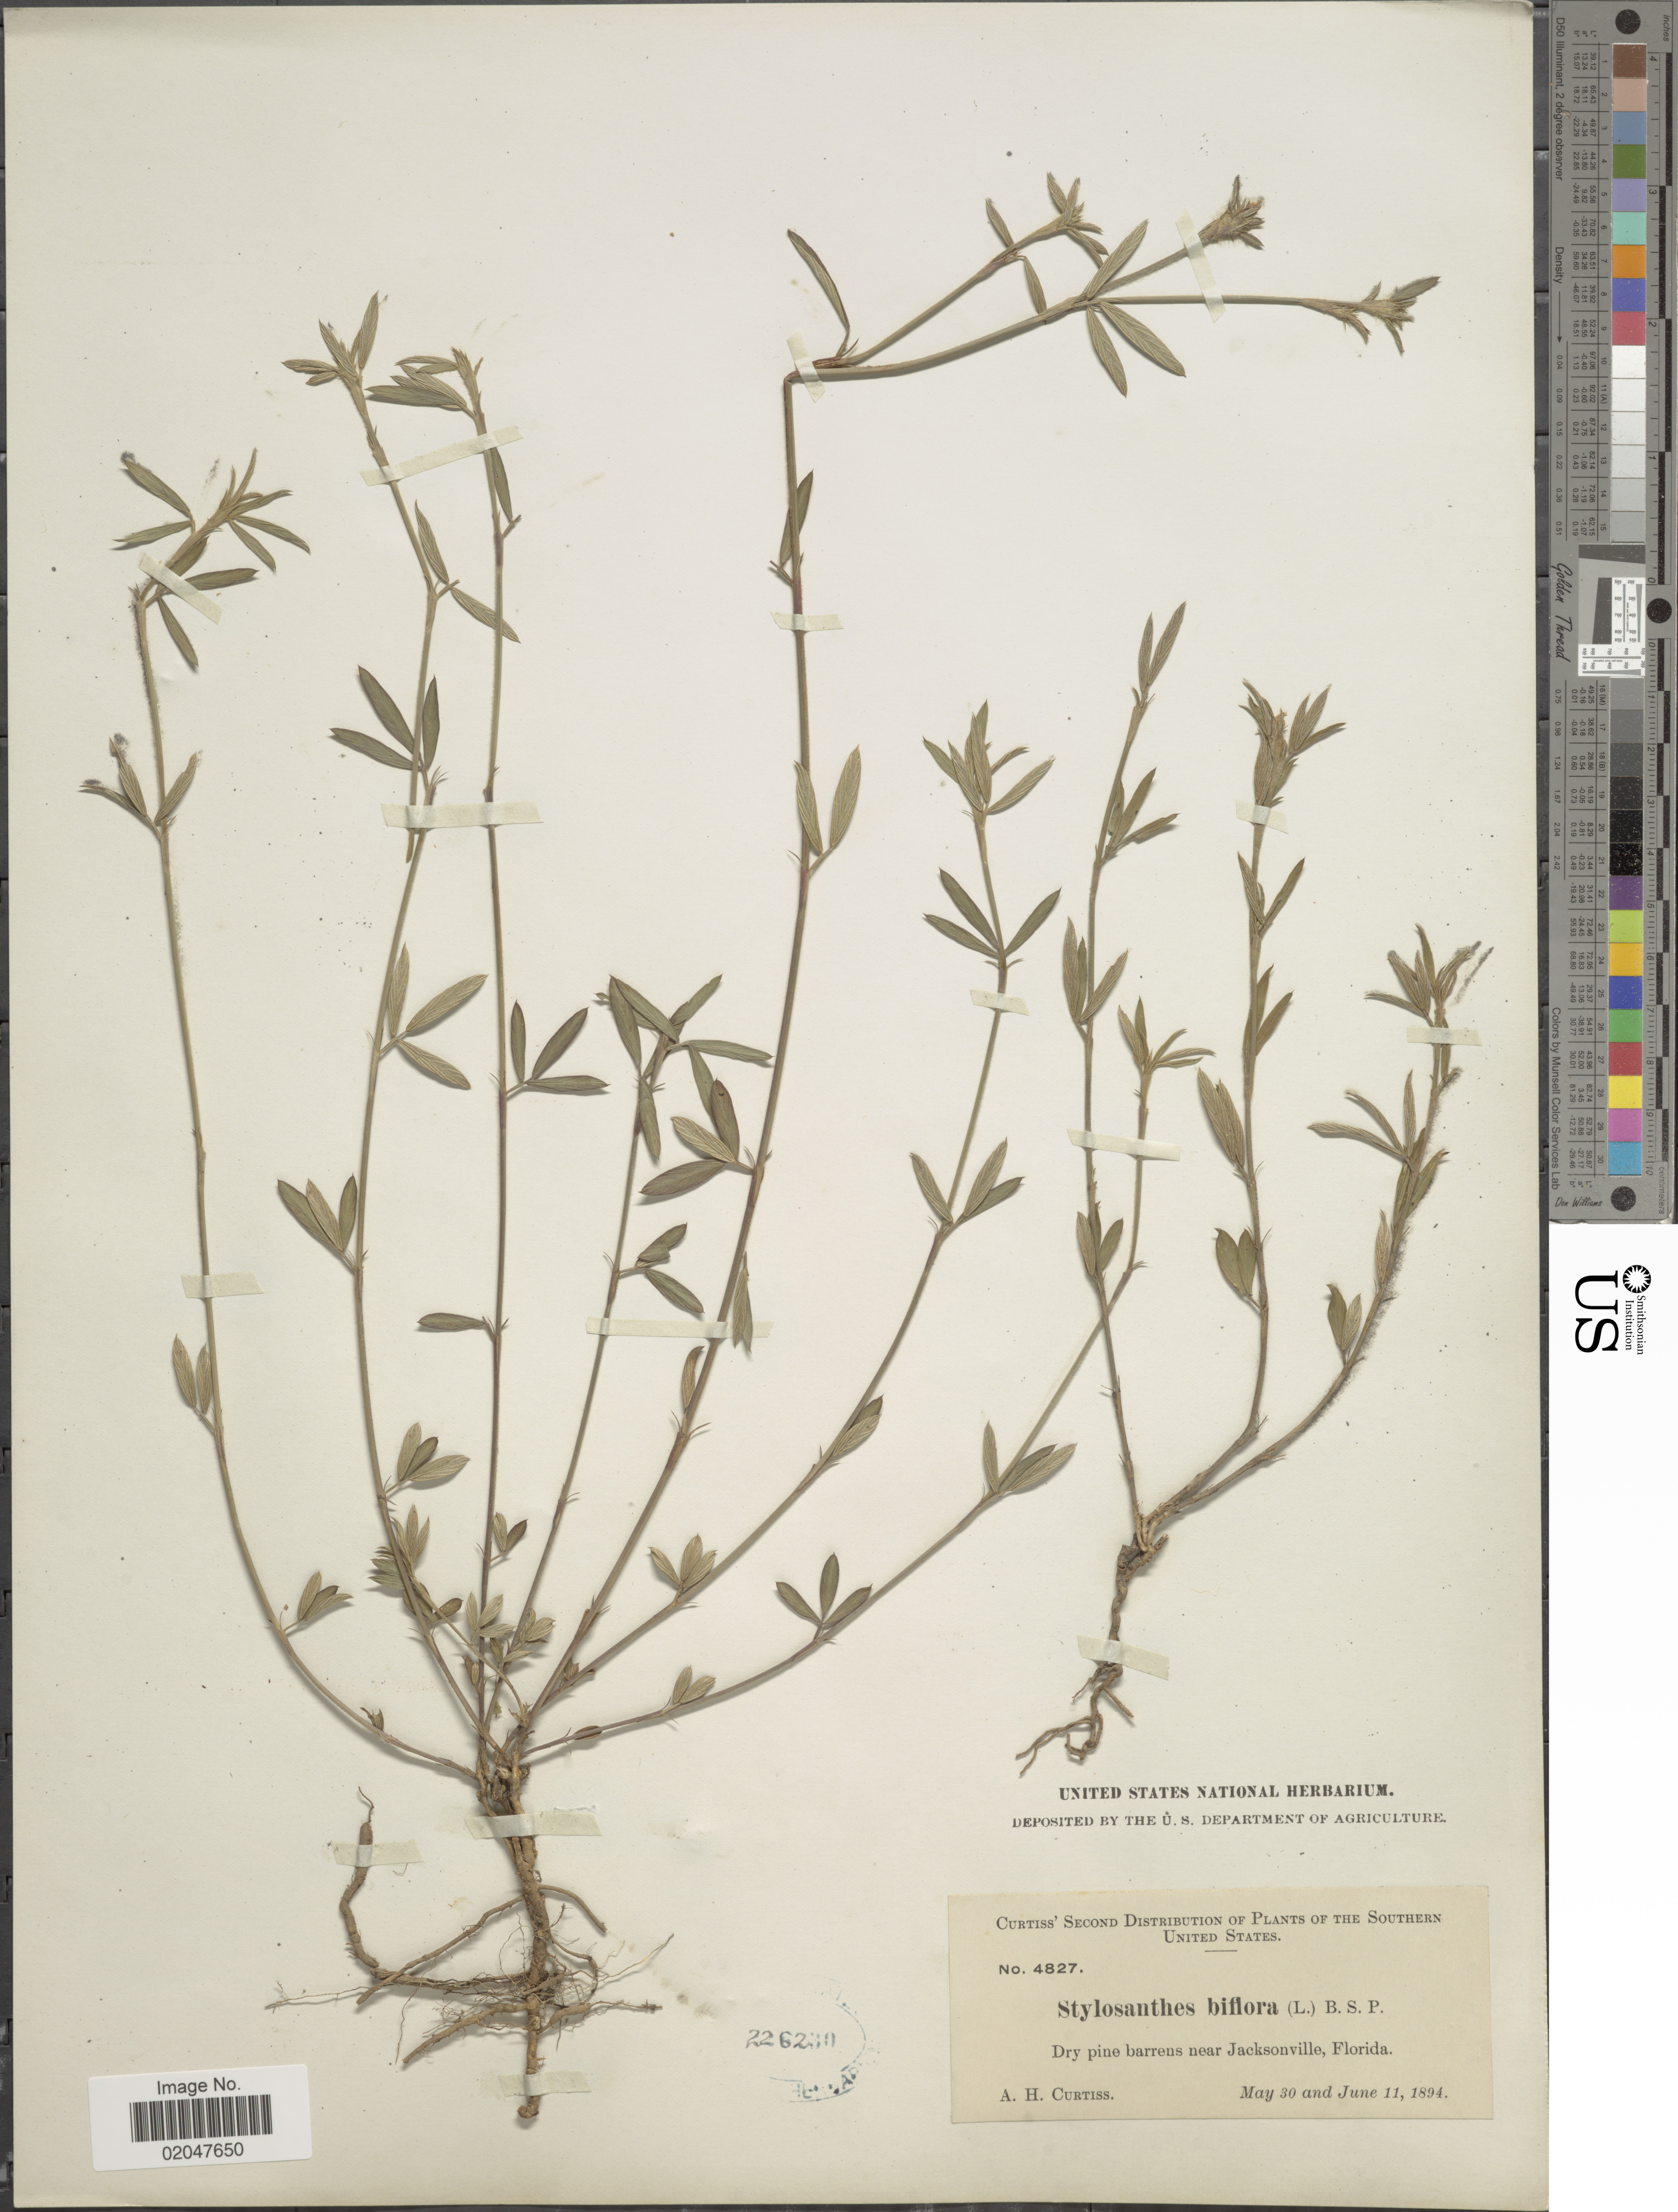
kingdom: Plantae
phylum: Tracheophyta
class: Magnoliopsida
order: Fabales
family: Fabaceae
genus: Stylosanthes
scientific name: Stylosanthes biflora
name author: (L.) Britton et al.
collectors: A. H. Curtiss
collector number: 4827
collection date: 1894-05-30/1894-06-11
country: United States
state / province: Florida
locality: Southern United States, near Jacksonville